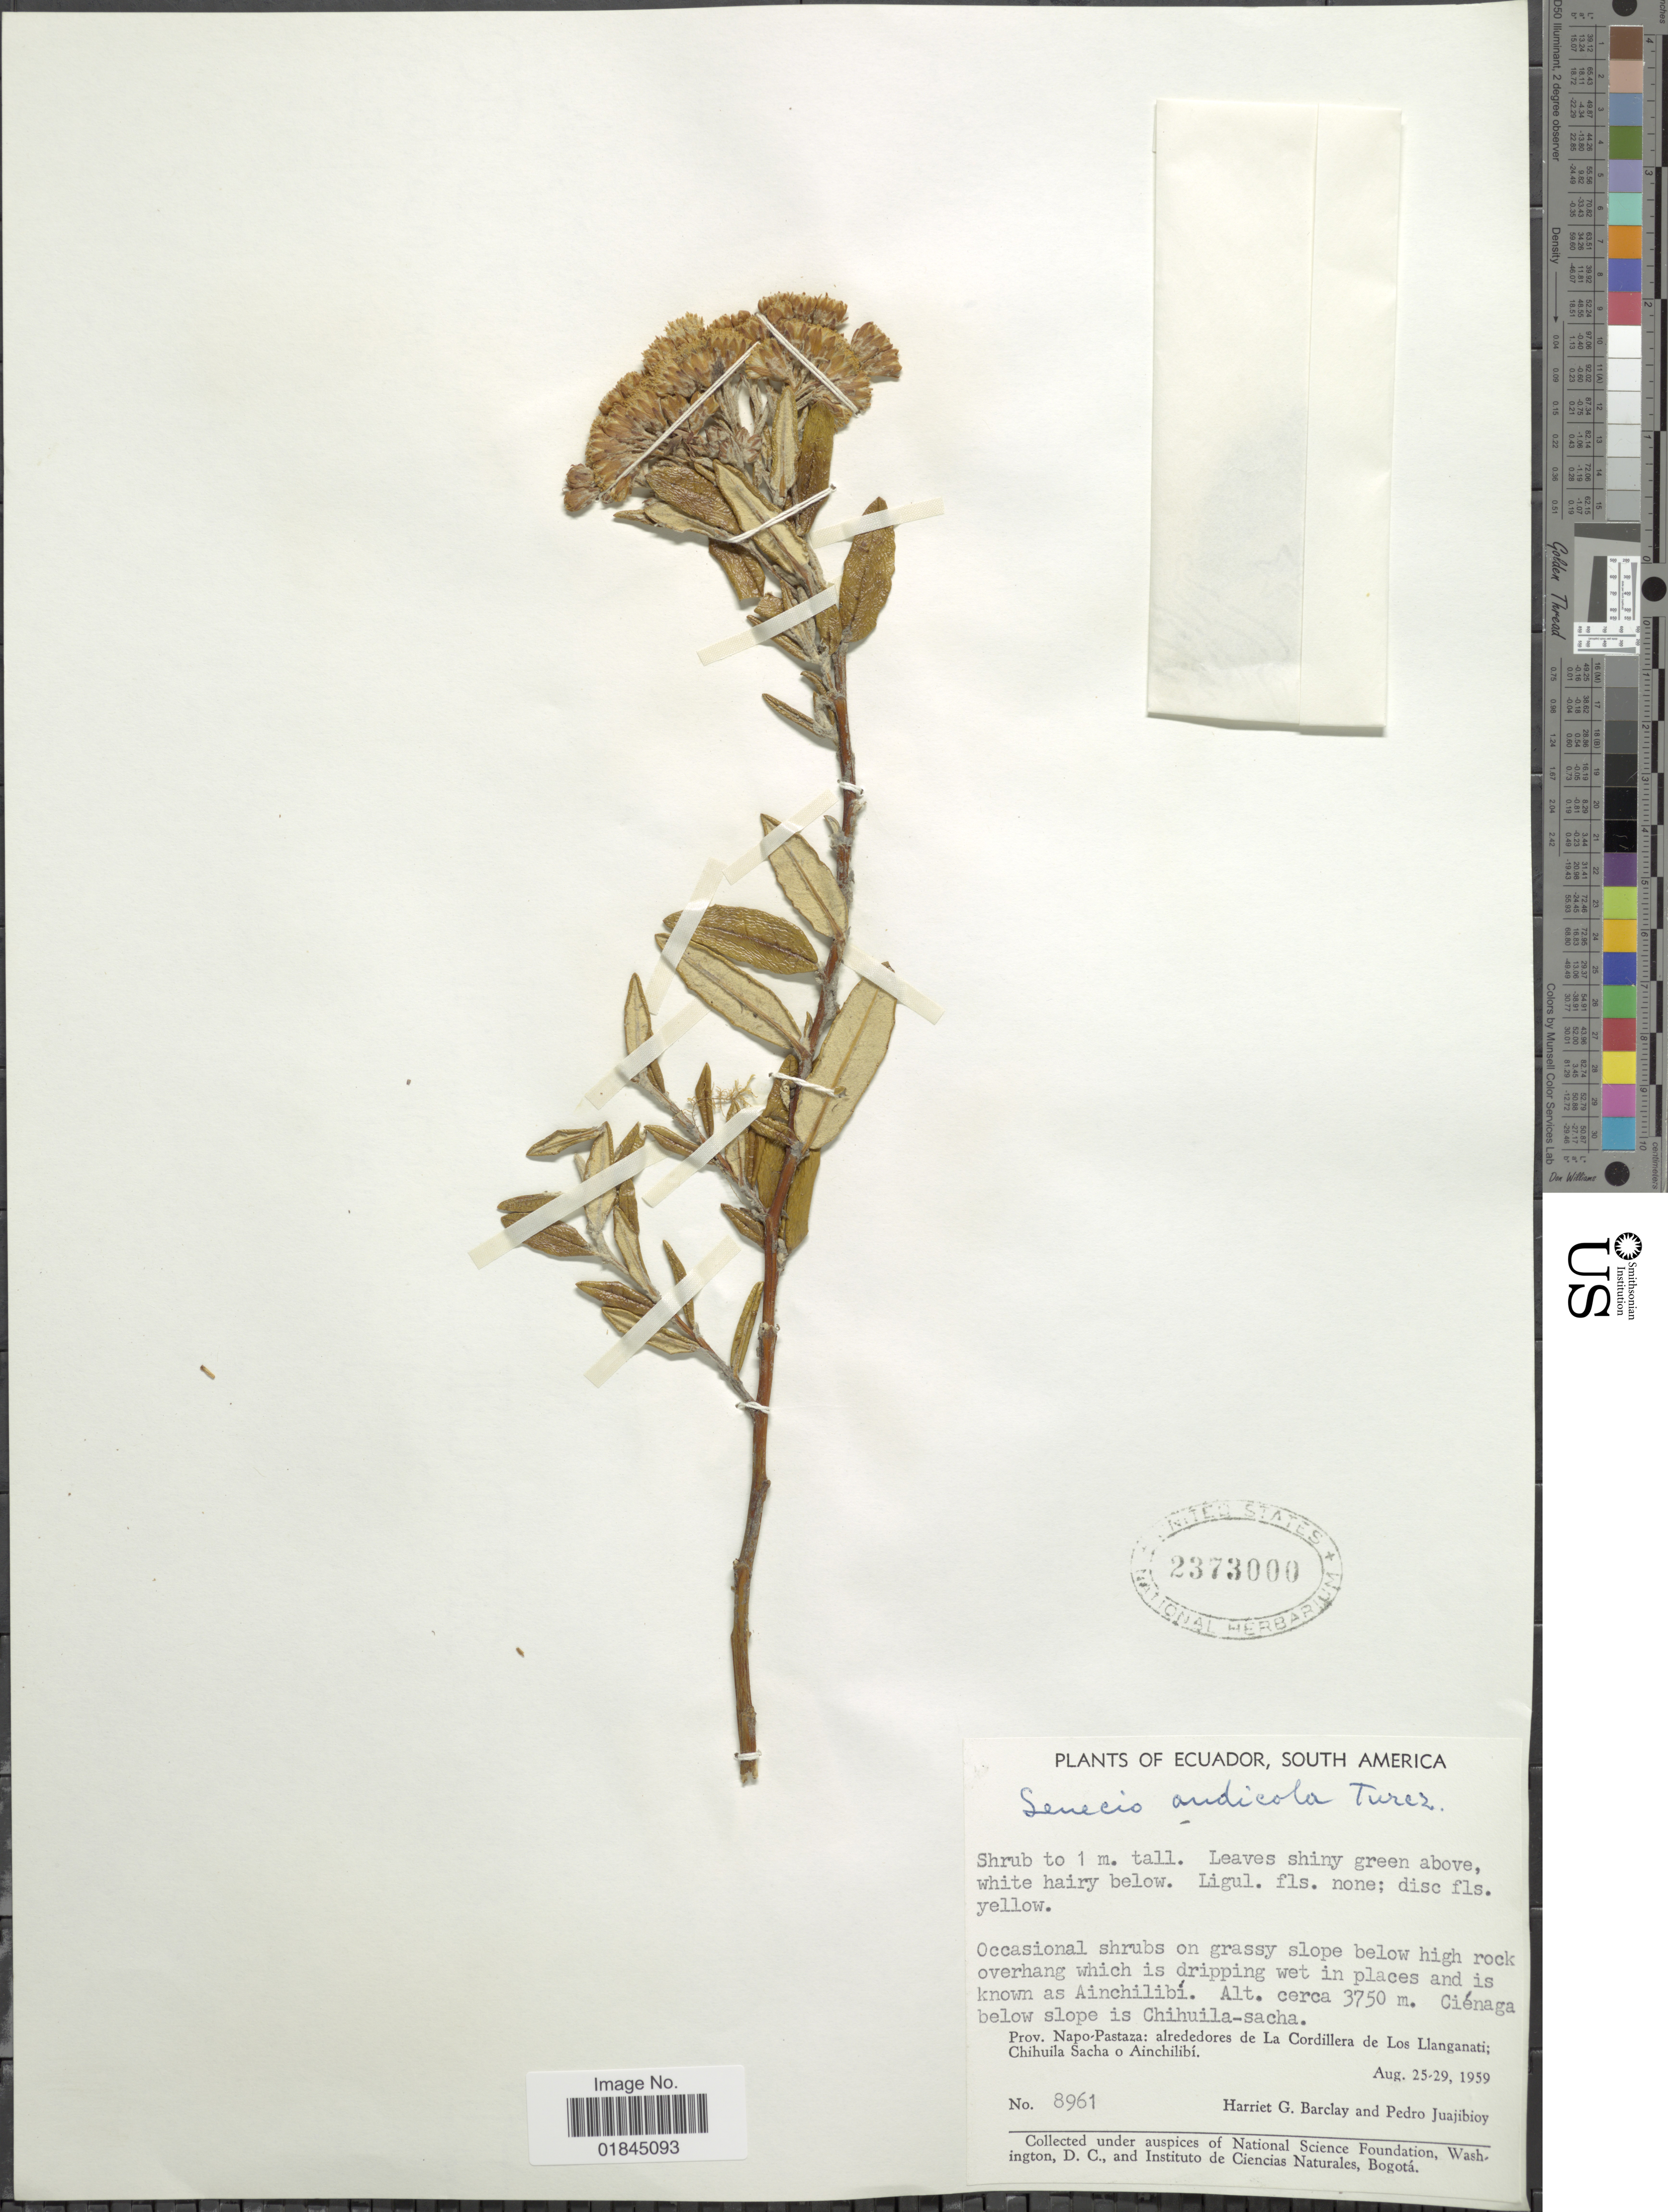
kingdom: Plantae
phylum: Tracheophyta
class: Magnoliopsida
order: Asterales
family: Asteraceae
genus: Pentacalia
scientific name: Pentacalia andicola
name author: (Turcz.) Cuatrec.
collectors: H. G. Barclay & P. Juajibioy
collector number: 8961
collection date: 1959-08-25/1959-08-29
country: Ecuador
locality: Cienaga below slope is Chihuila-sacha. Prov. Napo-Pastaza; alrededores de La Cordillera de Los Llanganati; Chihuila Sacha o Ainchilibi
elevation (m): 3750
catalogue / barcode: US 2373000